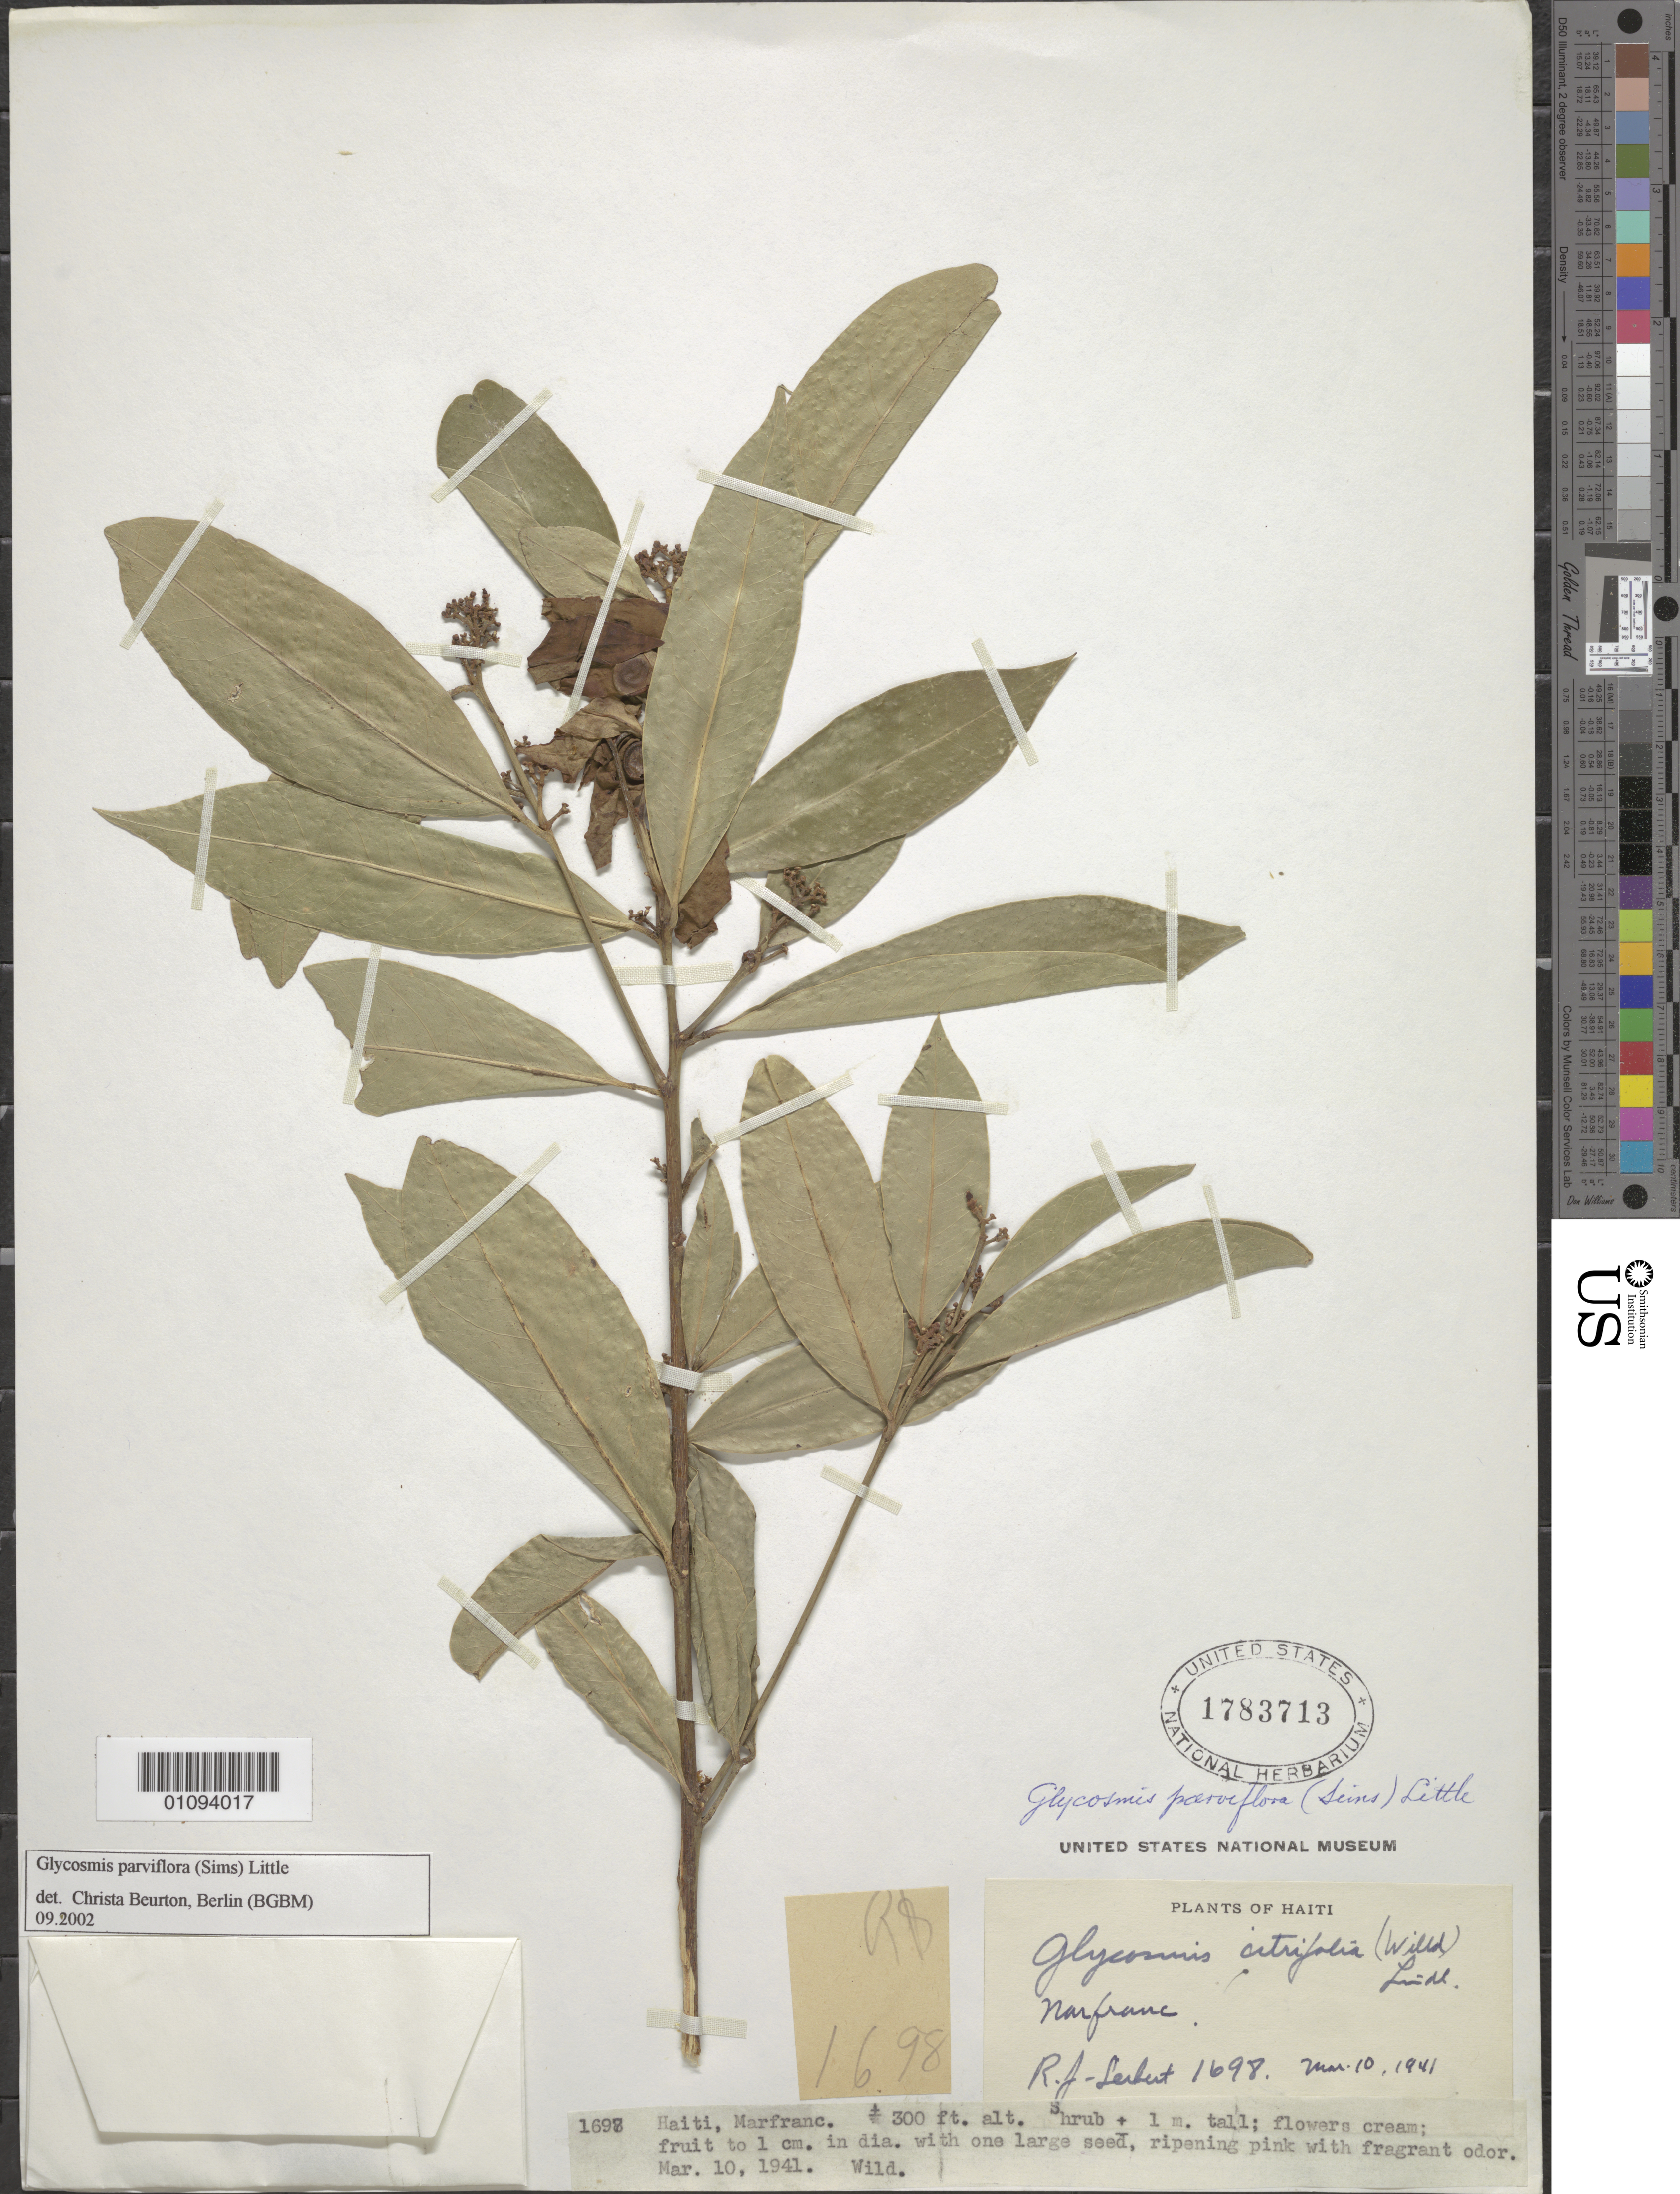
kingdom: Plantae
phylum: Tracheophyta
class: Magnoliopsida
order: Sapindales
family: Rutaceae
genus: Glycosmis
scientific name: Glycosmis parviflora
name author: (Sims) Little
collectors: R. J. Seibert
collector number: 1698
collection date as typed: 10 Mar 1941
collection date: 1941-03-10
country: Haiti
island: Hispaniola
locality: Marfranc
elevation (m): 91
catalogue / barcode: US 1783713